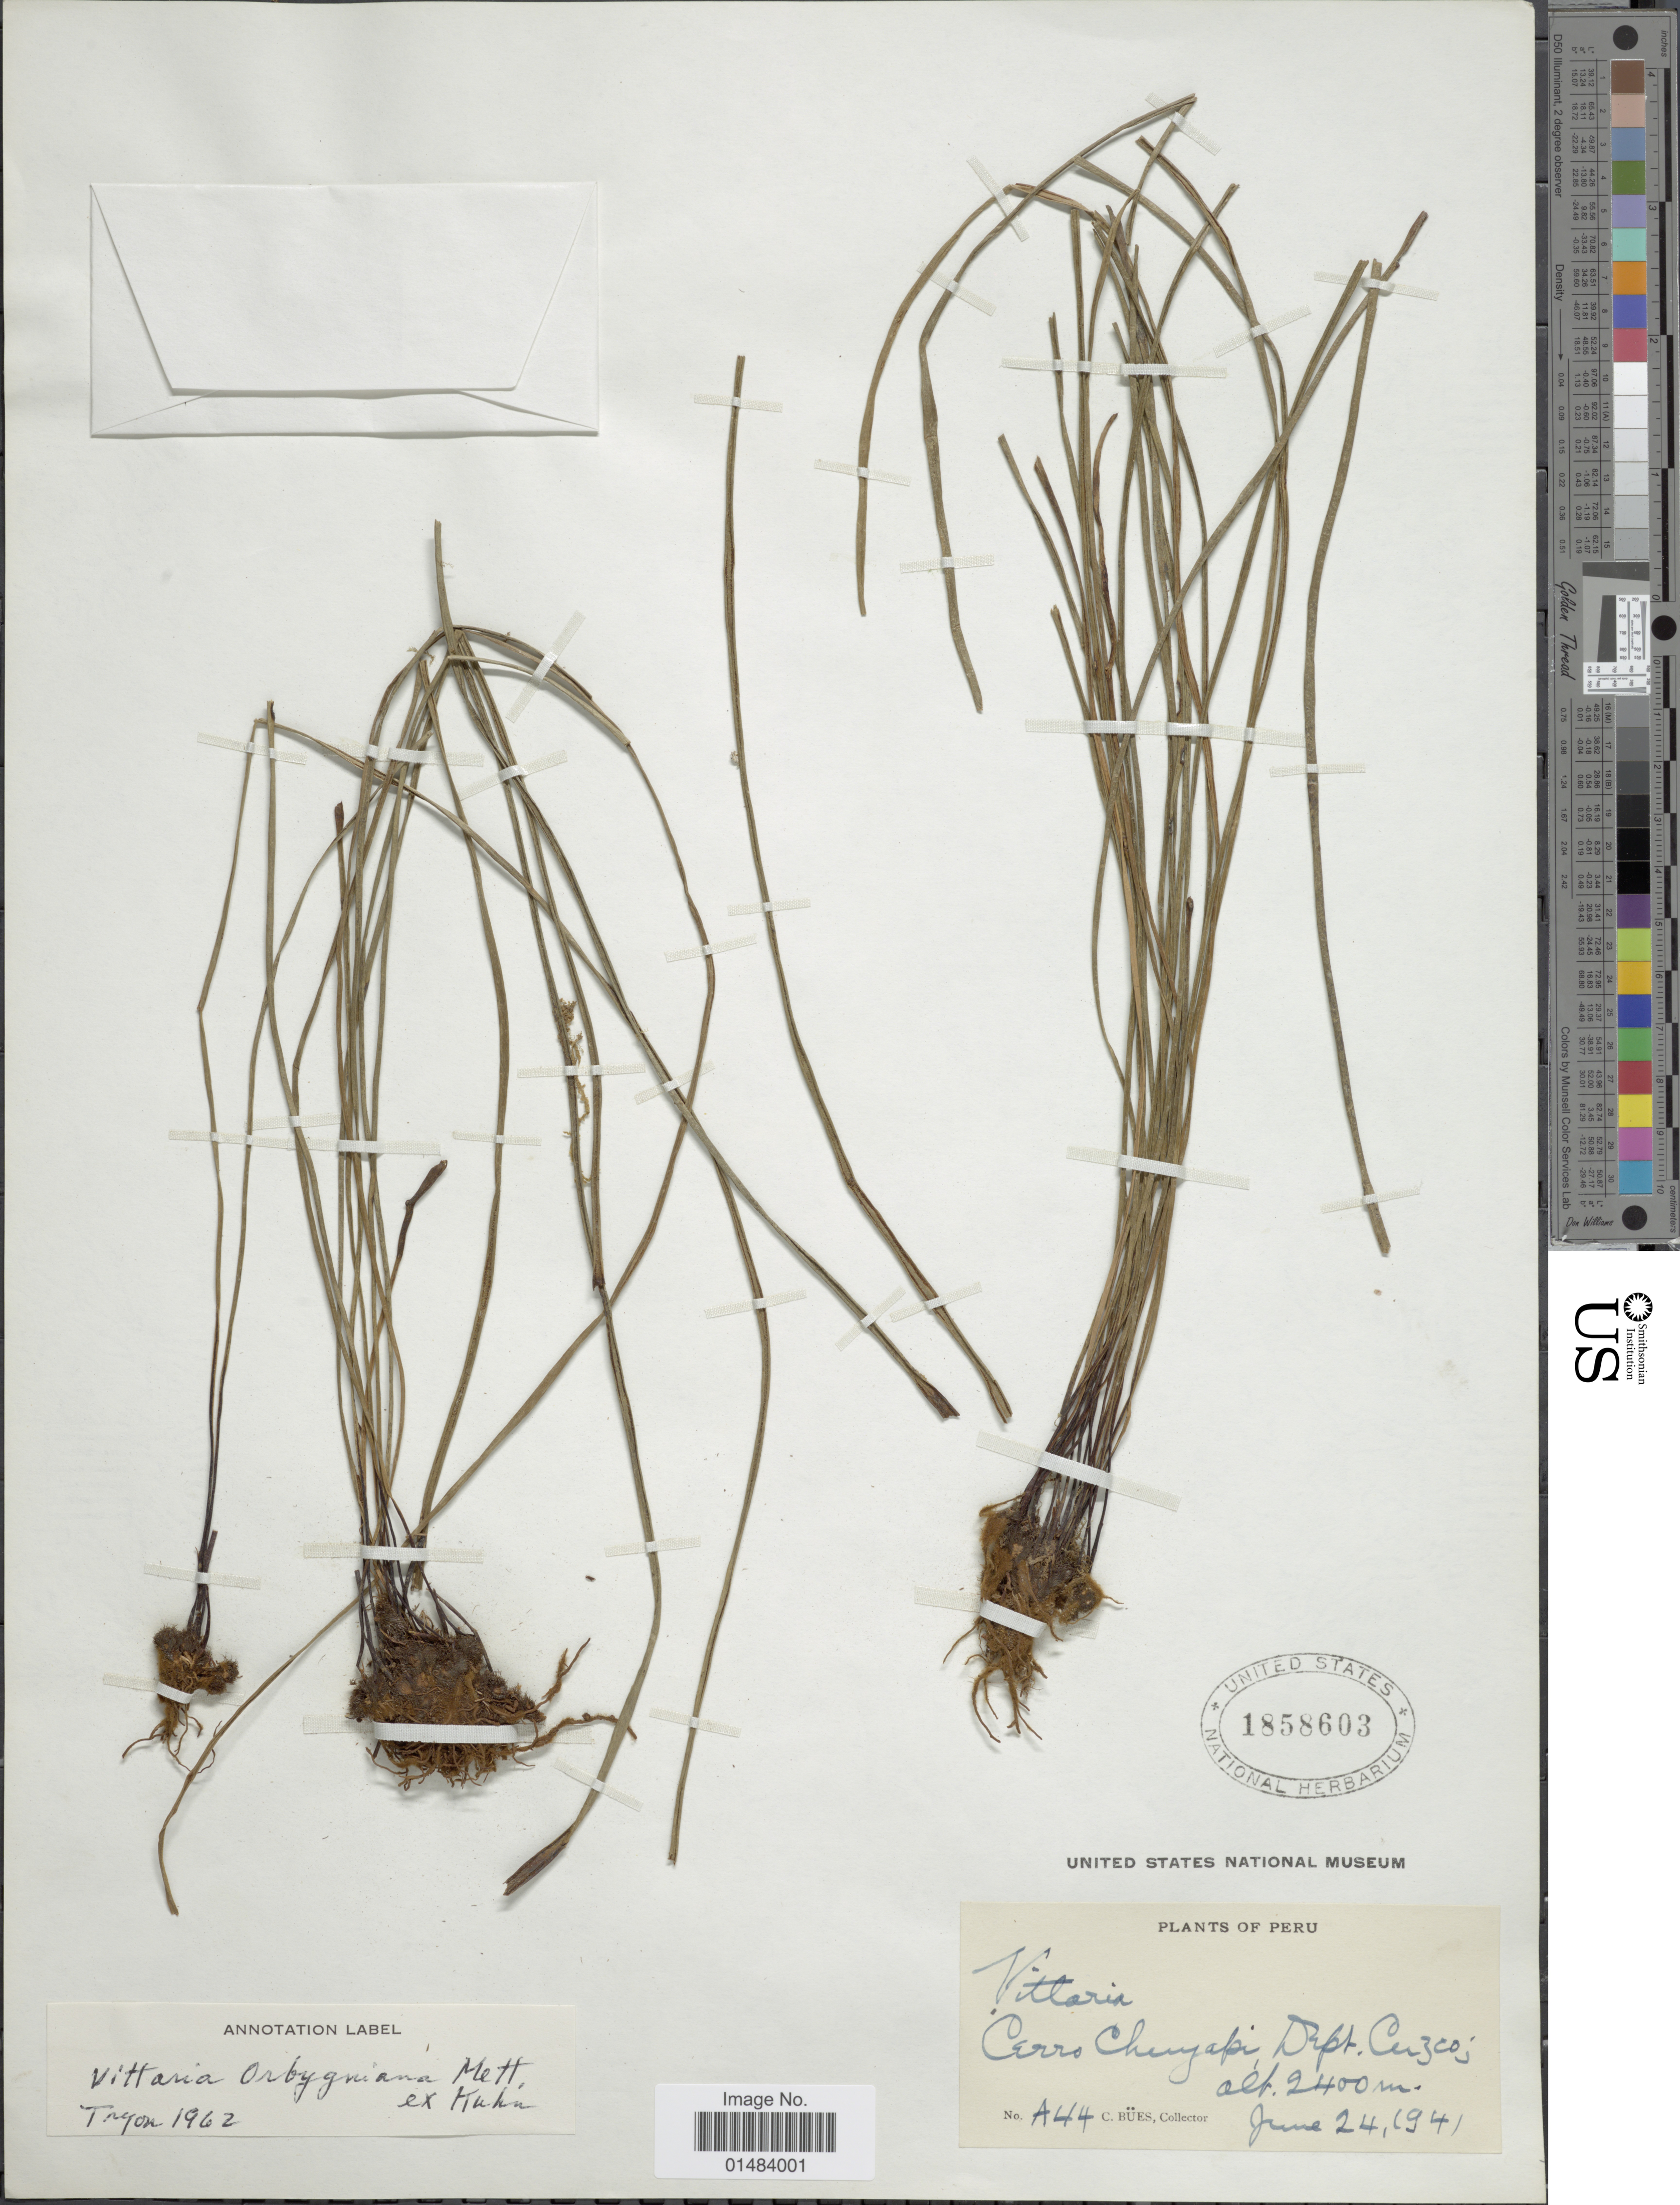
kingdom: Plantae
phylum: Tracheophyta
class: Polypodiopsida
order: Polypodiales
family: Pteridaceae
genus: Vittaria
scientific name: Vittaria gardneriana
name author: Fée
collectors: C. Bues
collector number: A44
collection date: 1941-06-24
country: Peru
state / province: Cusco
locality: Peru, Cerro Chuyapi, Dpto. Cuzco.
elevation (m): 2400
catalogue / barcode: US 1858603